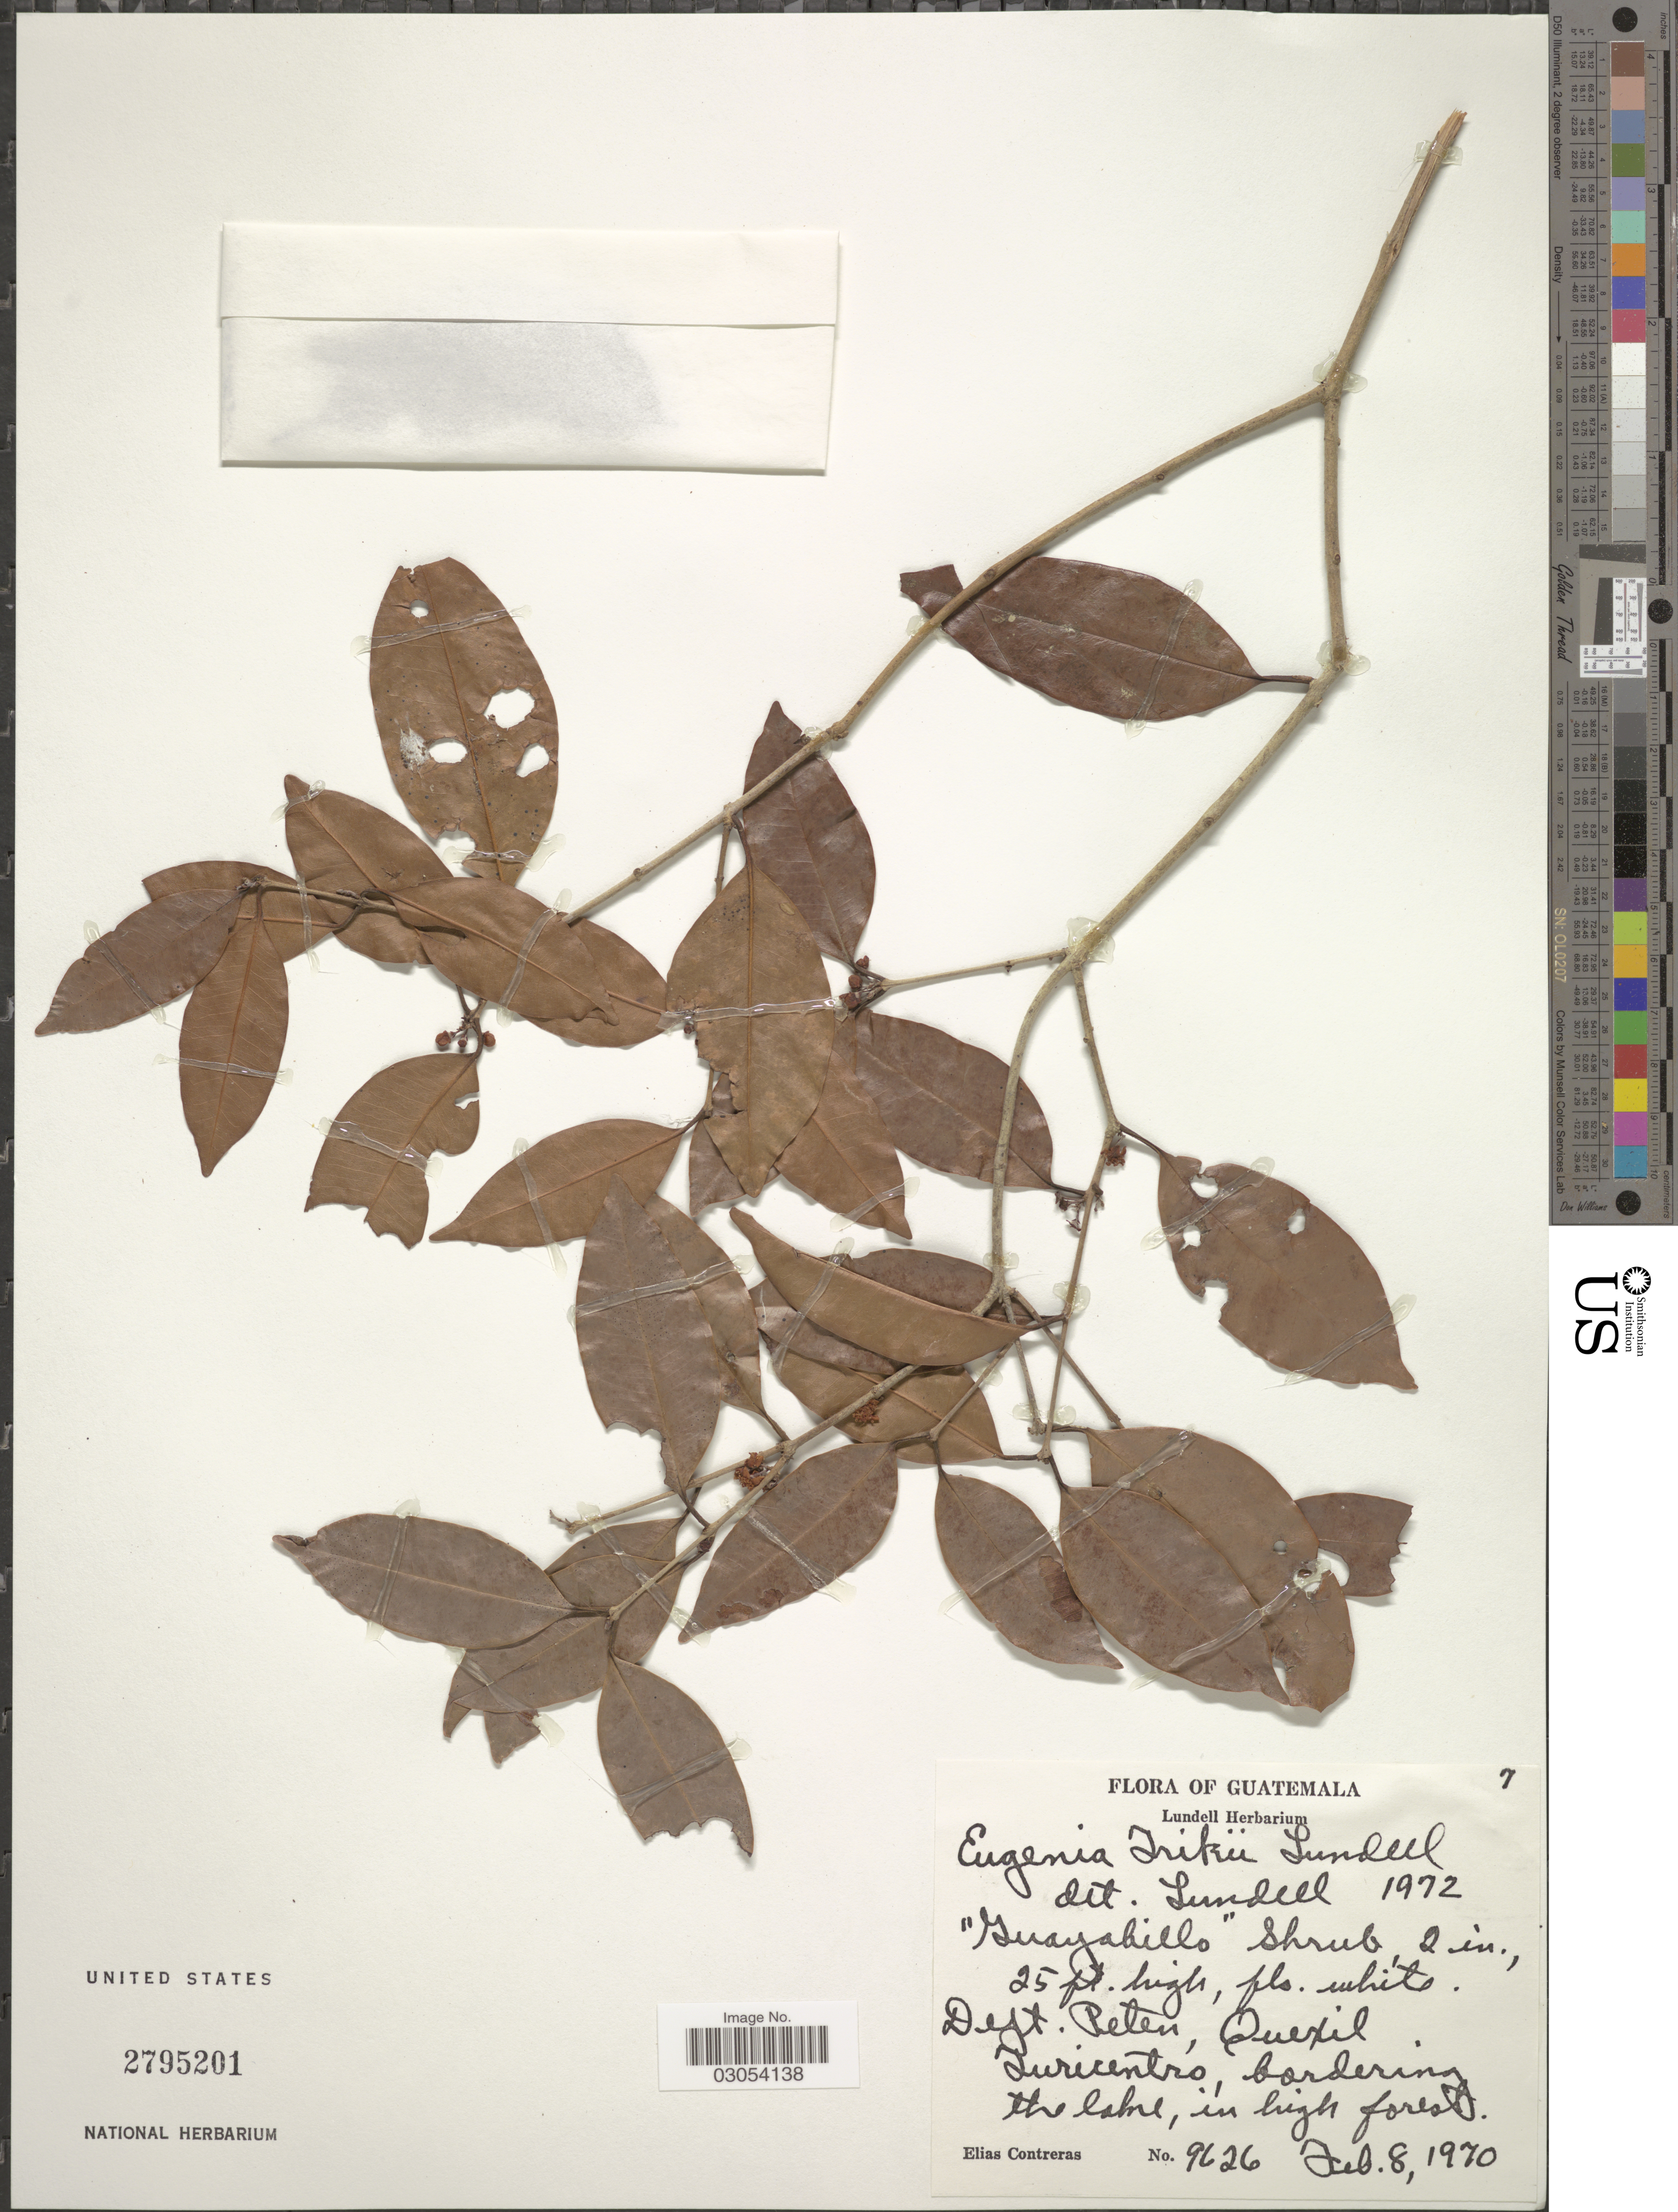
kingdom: Plantae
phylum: Tracheophyta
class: Magnoliopsida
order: Myrtales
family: Myrtaceae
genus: Eugenia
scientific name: Eugenia trikii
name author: Lundell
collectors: E. Contreras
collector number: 9626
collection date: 1970-02-08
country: Guatemala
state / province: El Petén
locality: Dept. Peten, Quexil. Turicentro, bordering the lake.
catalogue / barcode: US 2795201